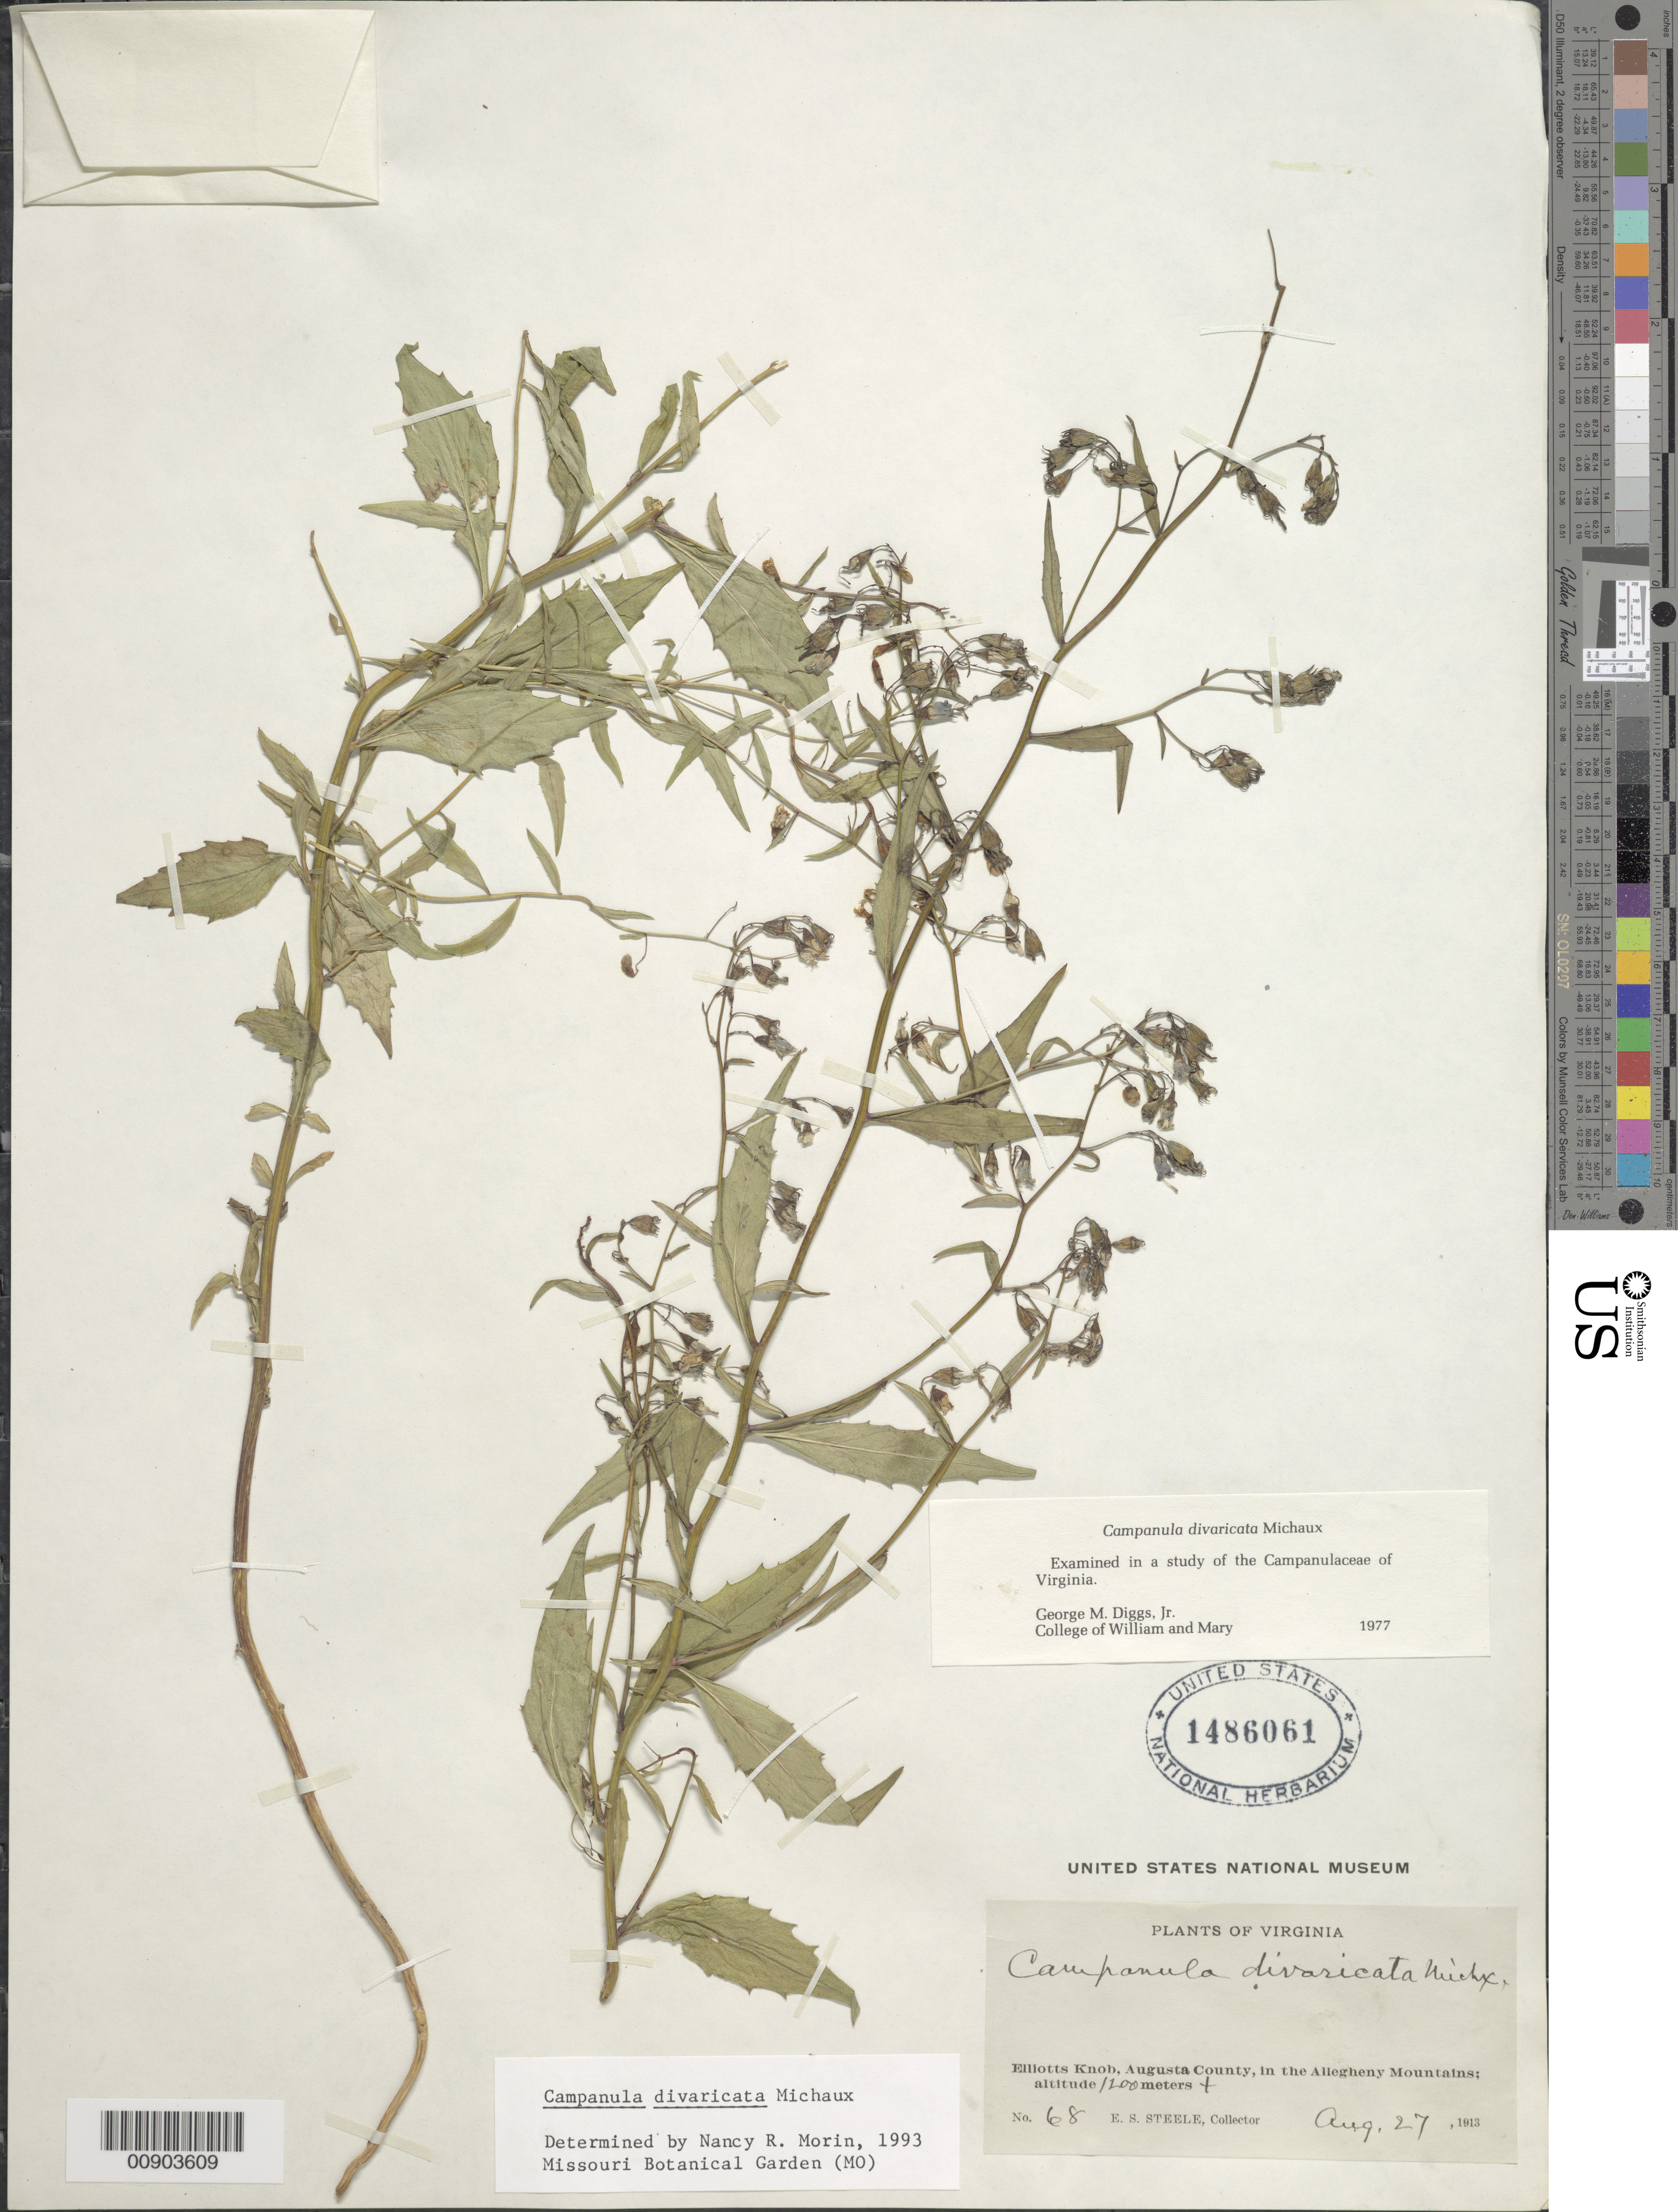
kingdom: Plantae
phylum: Tracheophyta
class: Magnoliopsida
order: Asterales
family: Campanulaceae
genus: Campanula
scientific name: Campanula divaricata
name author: Michx.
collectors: E. Steele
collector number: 68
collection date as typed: Aug. 27, 1913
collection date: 1913-08-27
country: United States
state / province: Virginia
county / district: Augusta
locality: Elliotts Knob, in the Allegheny Mountains.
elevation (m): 1200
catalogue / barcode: US 1486061